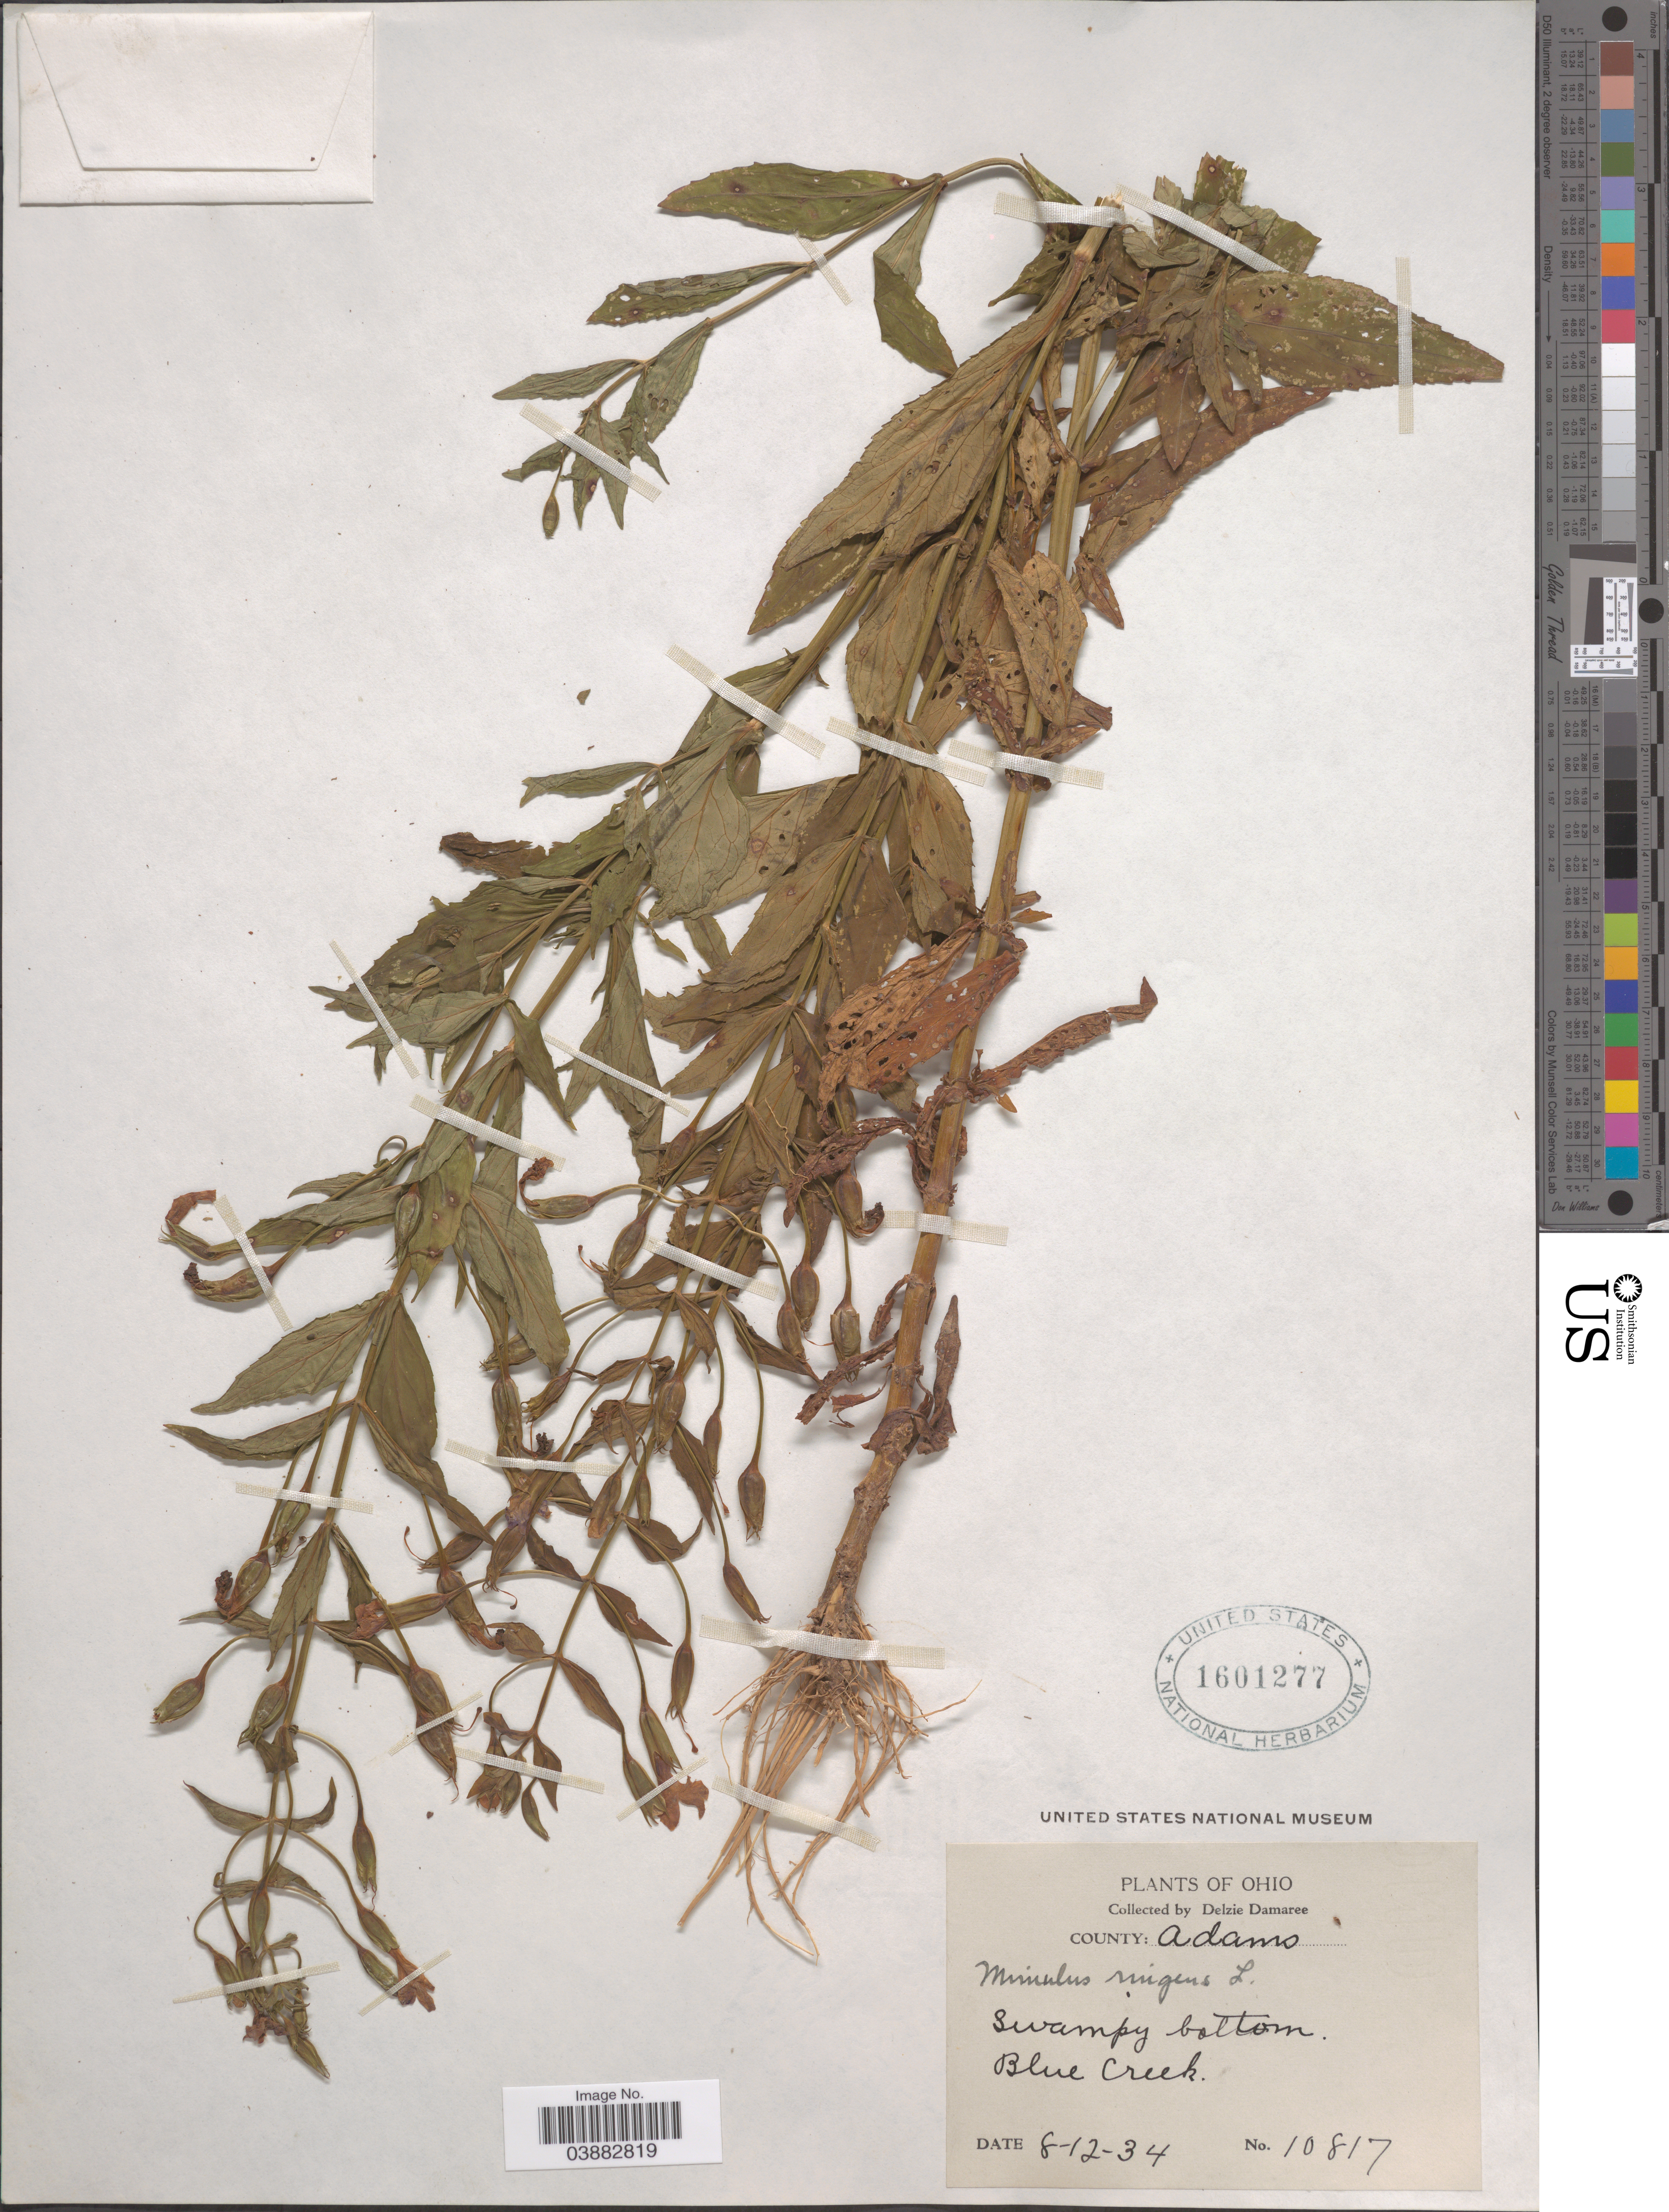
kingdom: Plantae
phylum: Tracheophyta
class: Magnoliopsida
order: Lamiales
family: Phrymaceae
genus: Mimulus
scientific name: Mimulus ringens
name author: L.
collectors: D. Demaree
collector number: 10817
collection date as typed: Transcribed d/m/y: 12/8/34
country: United States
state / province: Ohio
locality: County: Adams. Swampy bottom. Blue Creek.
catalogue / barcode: US 1601277